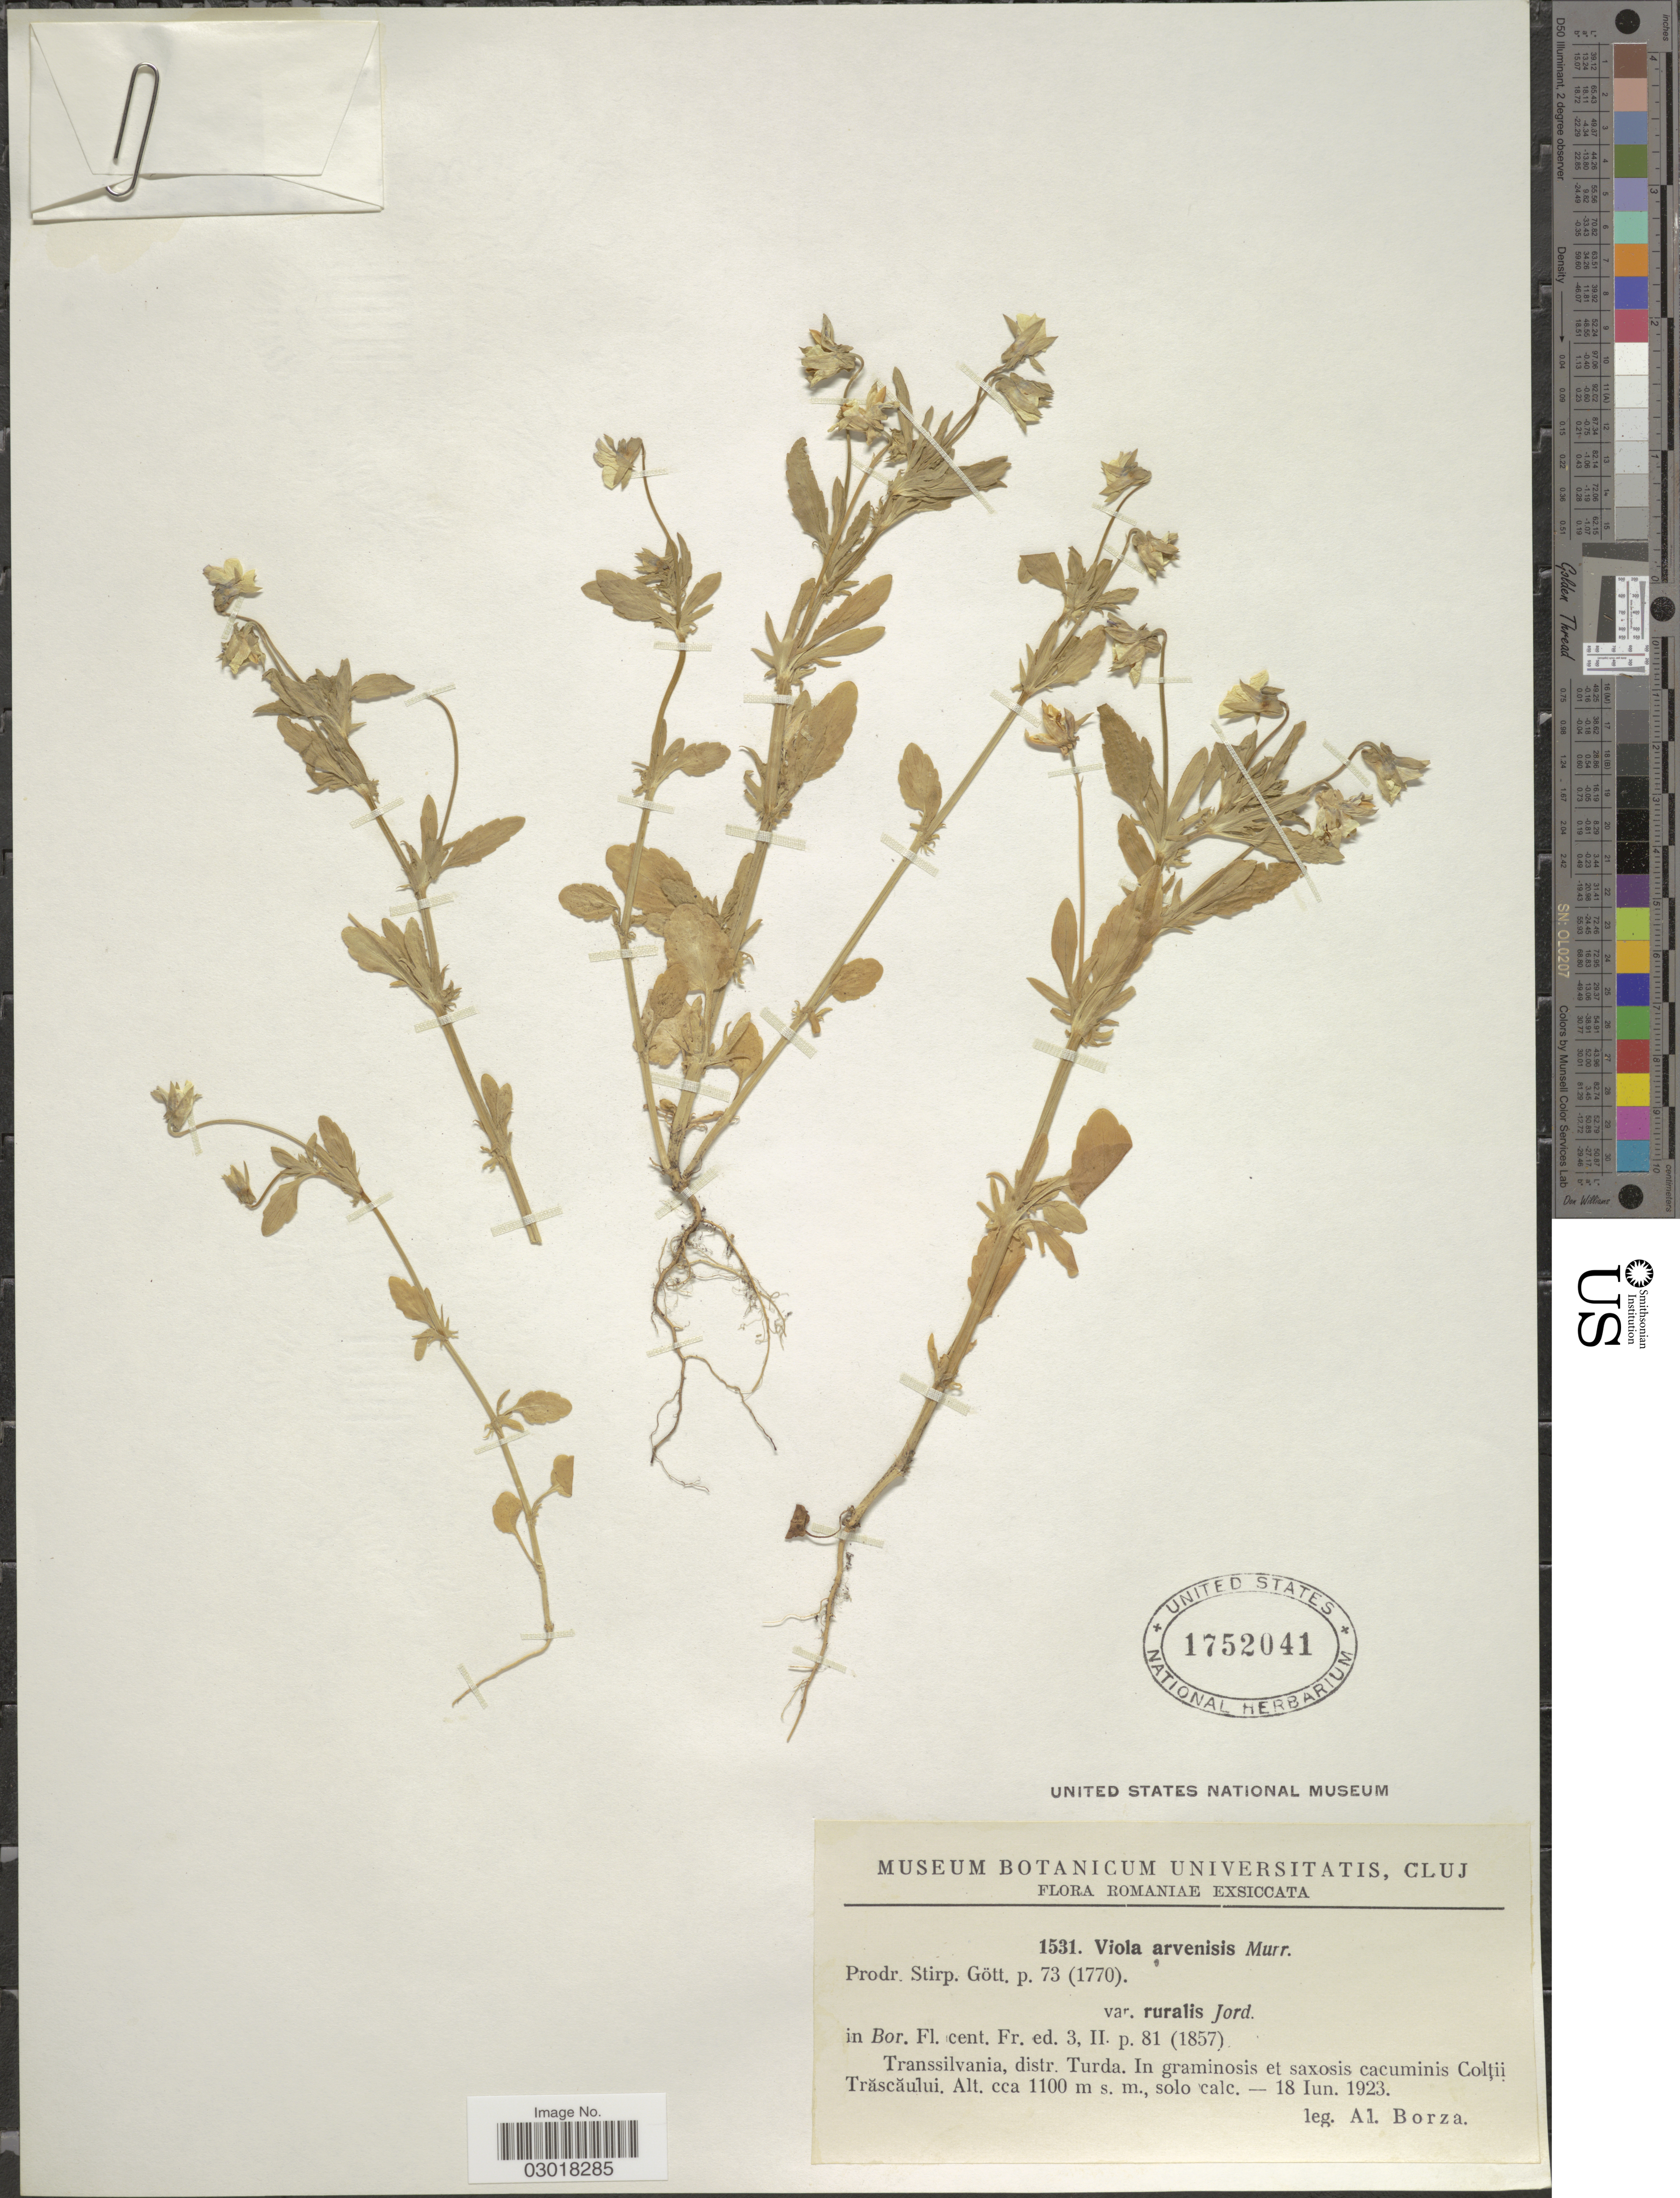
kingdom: Plantae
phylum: Tracheophyta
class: Magnoliopsida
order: Malpighiales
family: Violaceae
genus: Viola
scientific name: Viola arvensis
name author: Murray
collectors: A. Borza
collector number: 1531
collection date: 1923-06-18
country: Romania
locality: Transsilvania, distr. Turda. In graminosis et saxosis cacuminis Coltii Trascaului.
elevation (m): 1100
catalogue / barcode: US 1752041